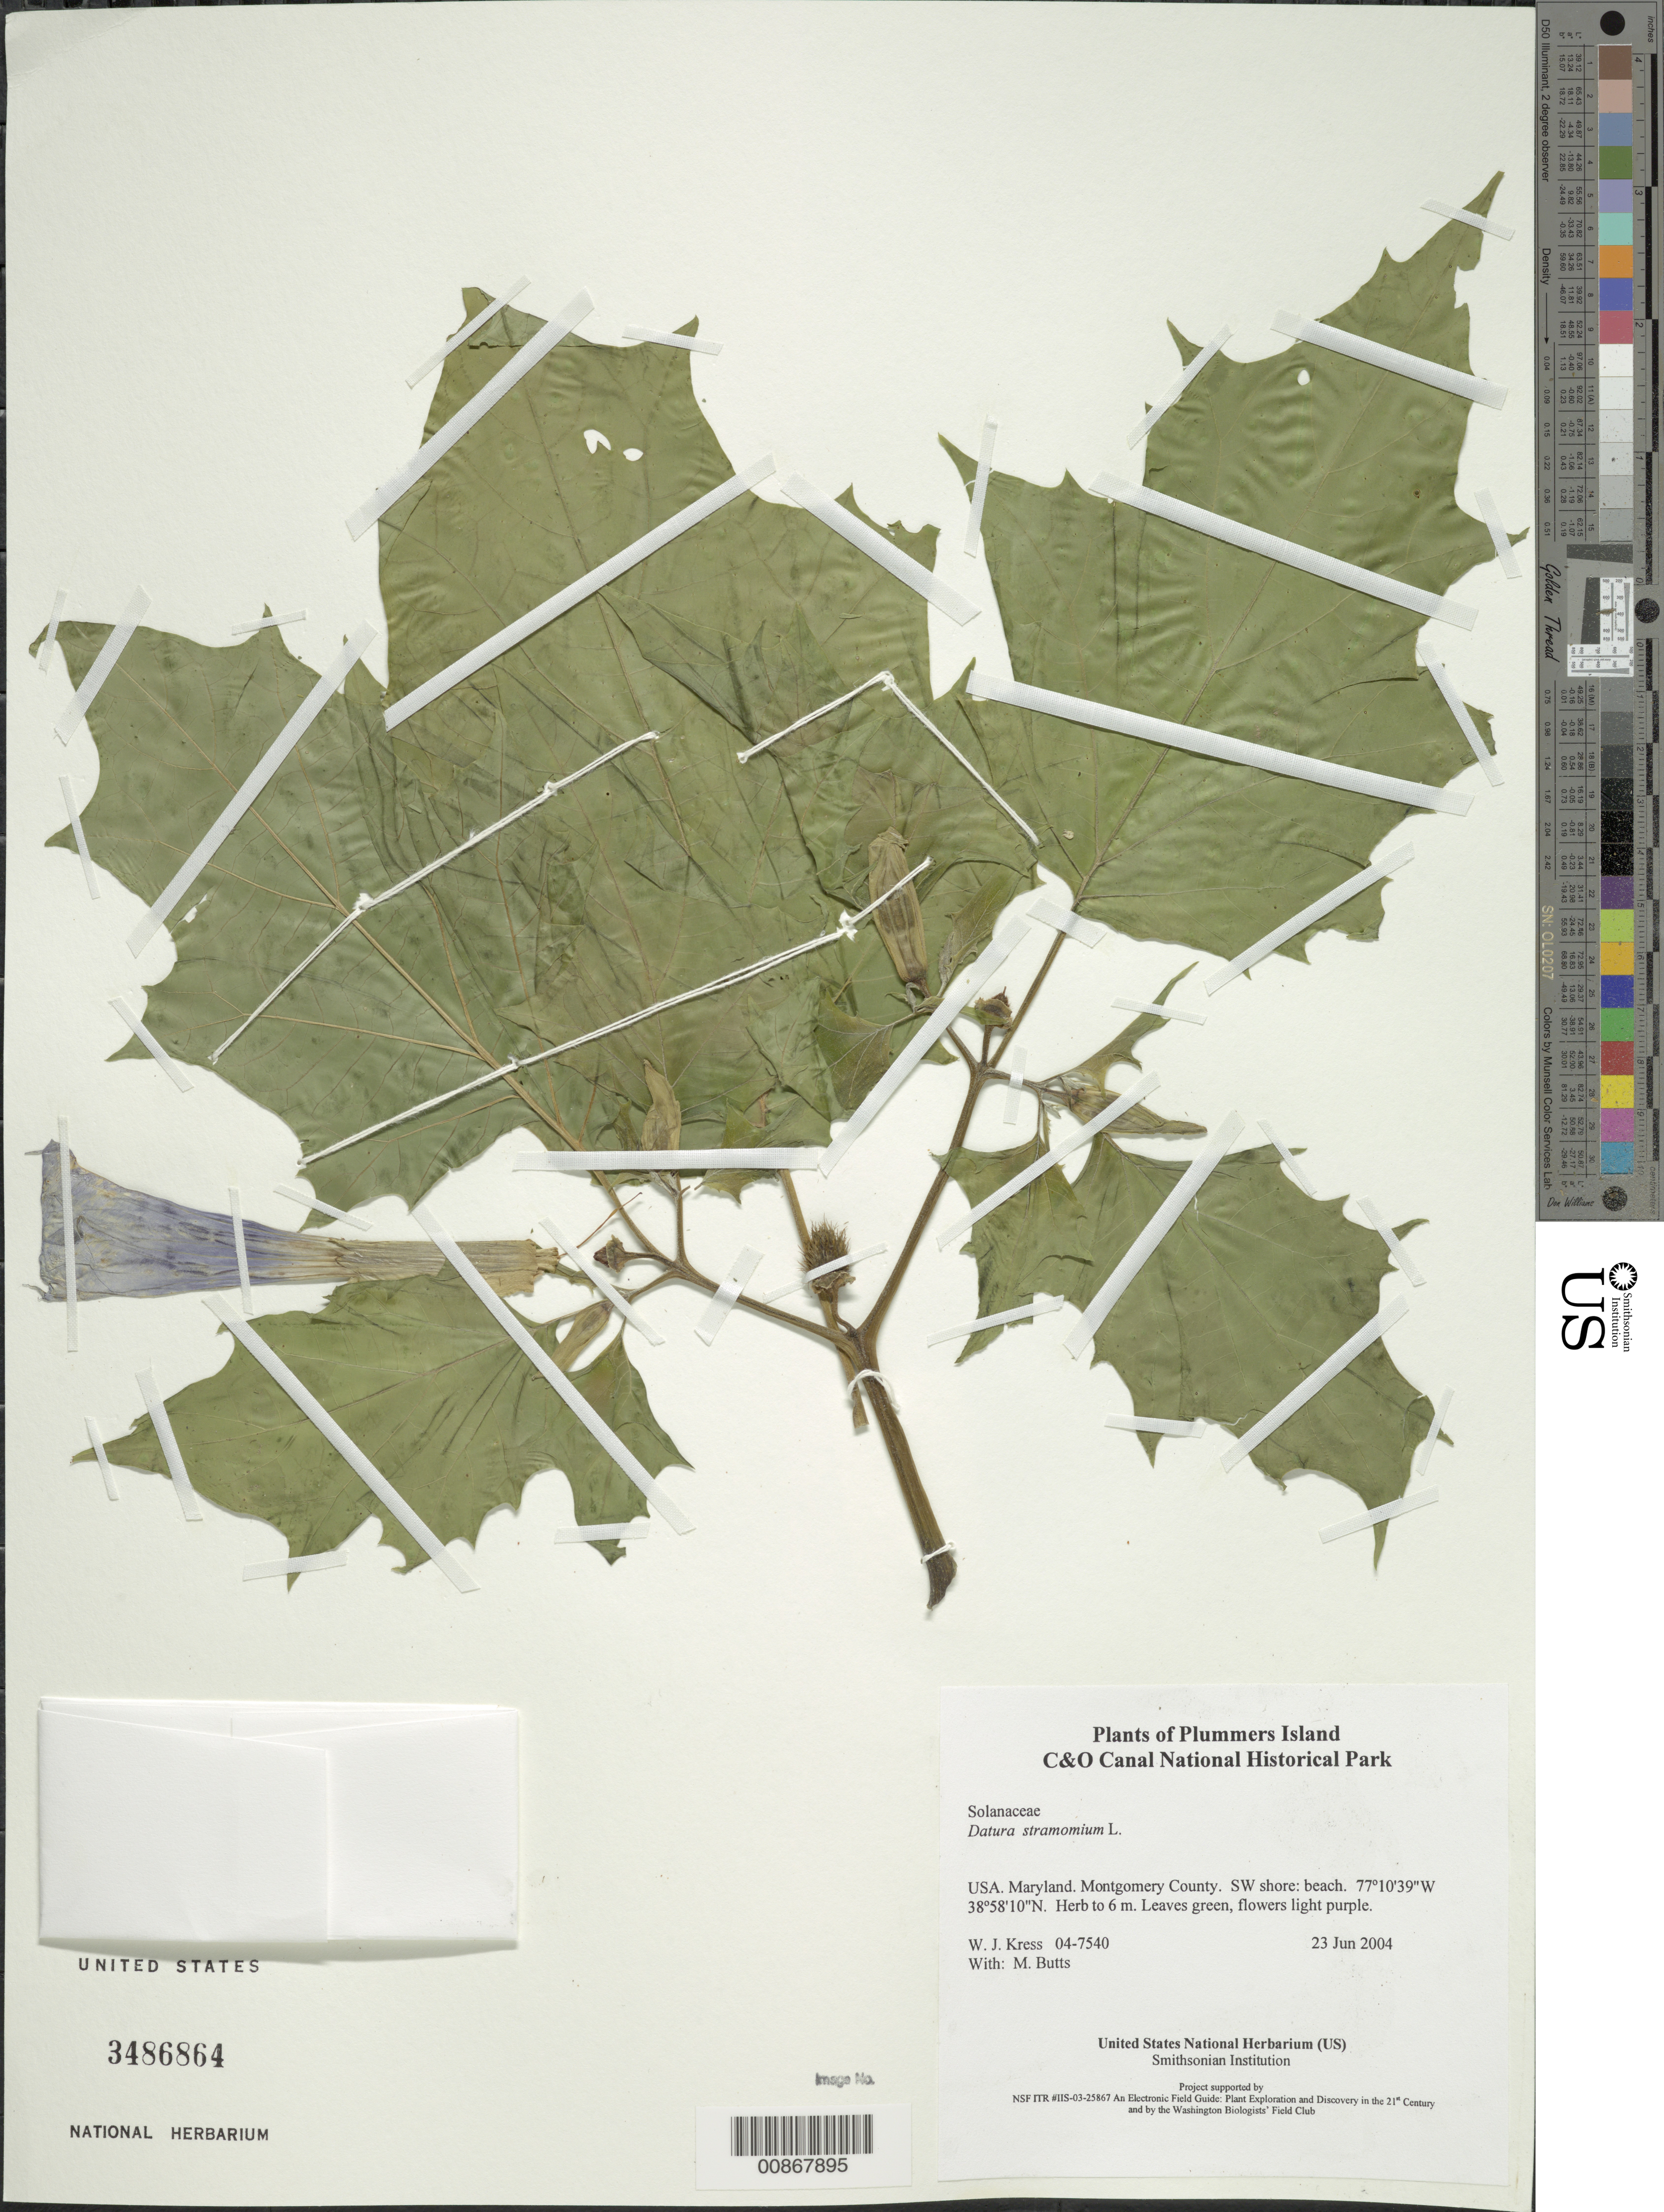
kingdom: Plantae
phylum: Tracheophyta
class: Magnoliopsida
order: Solanales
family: Solanaceae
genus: Datura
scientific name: Datura stramonium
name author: L.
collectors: W. J. Kress & M. B. Butts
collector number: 04-7540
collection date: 2004-06-23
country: United States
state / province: Maryland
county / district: Montgomery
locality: Chesapeake and Ohio Canal National Historical Park, Plummers Island, SW shore: beach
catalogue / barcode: US 3486864